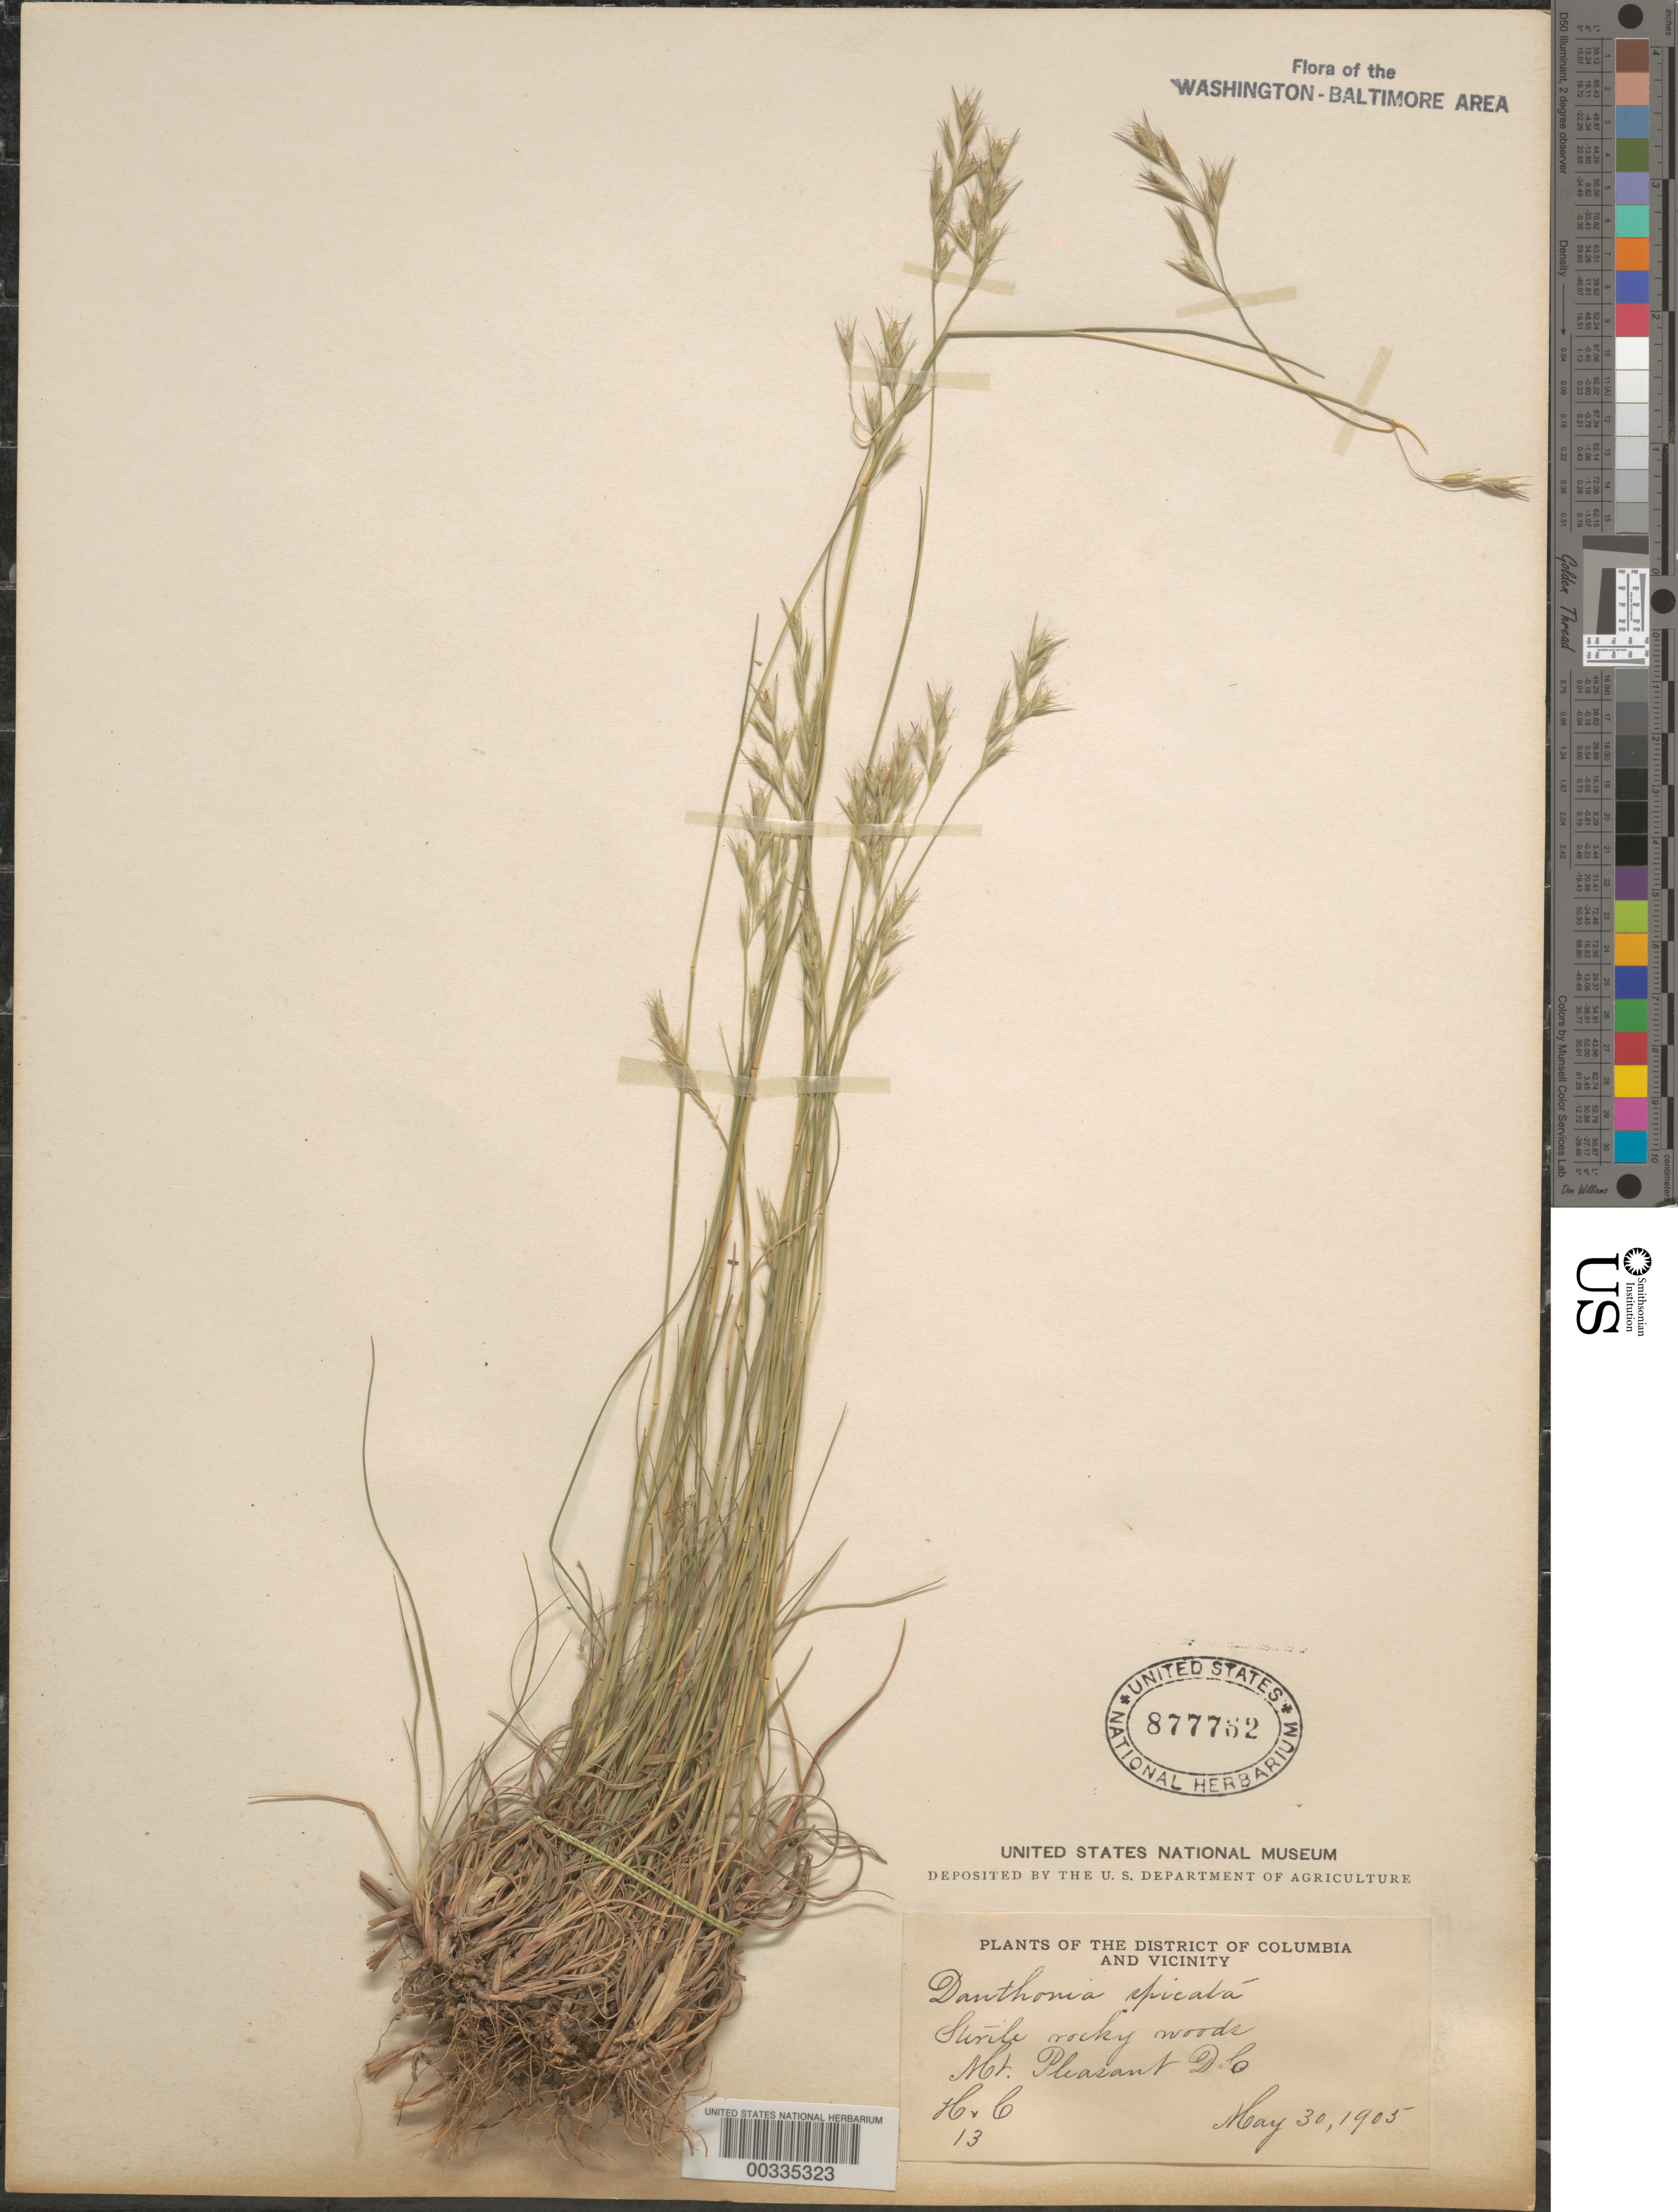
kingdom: Plantae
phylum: Tracheophyta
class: Liliopsida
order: Poales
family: Poaceae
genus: Danthonia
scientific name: Danthonia spicata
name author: (L.) P. Beauv. ex Roem. & Schult.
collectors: A. S. Hitchcock & A. Chase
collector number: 13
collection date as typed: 30 May 1905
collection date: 1905-05-30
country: United States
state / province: District of Columbia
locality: Mount Pleasant Rock Creek Park and Vicinity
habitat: Sterile rocky woods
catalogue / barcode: US 877762